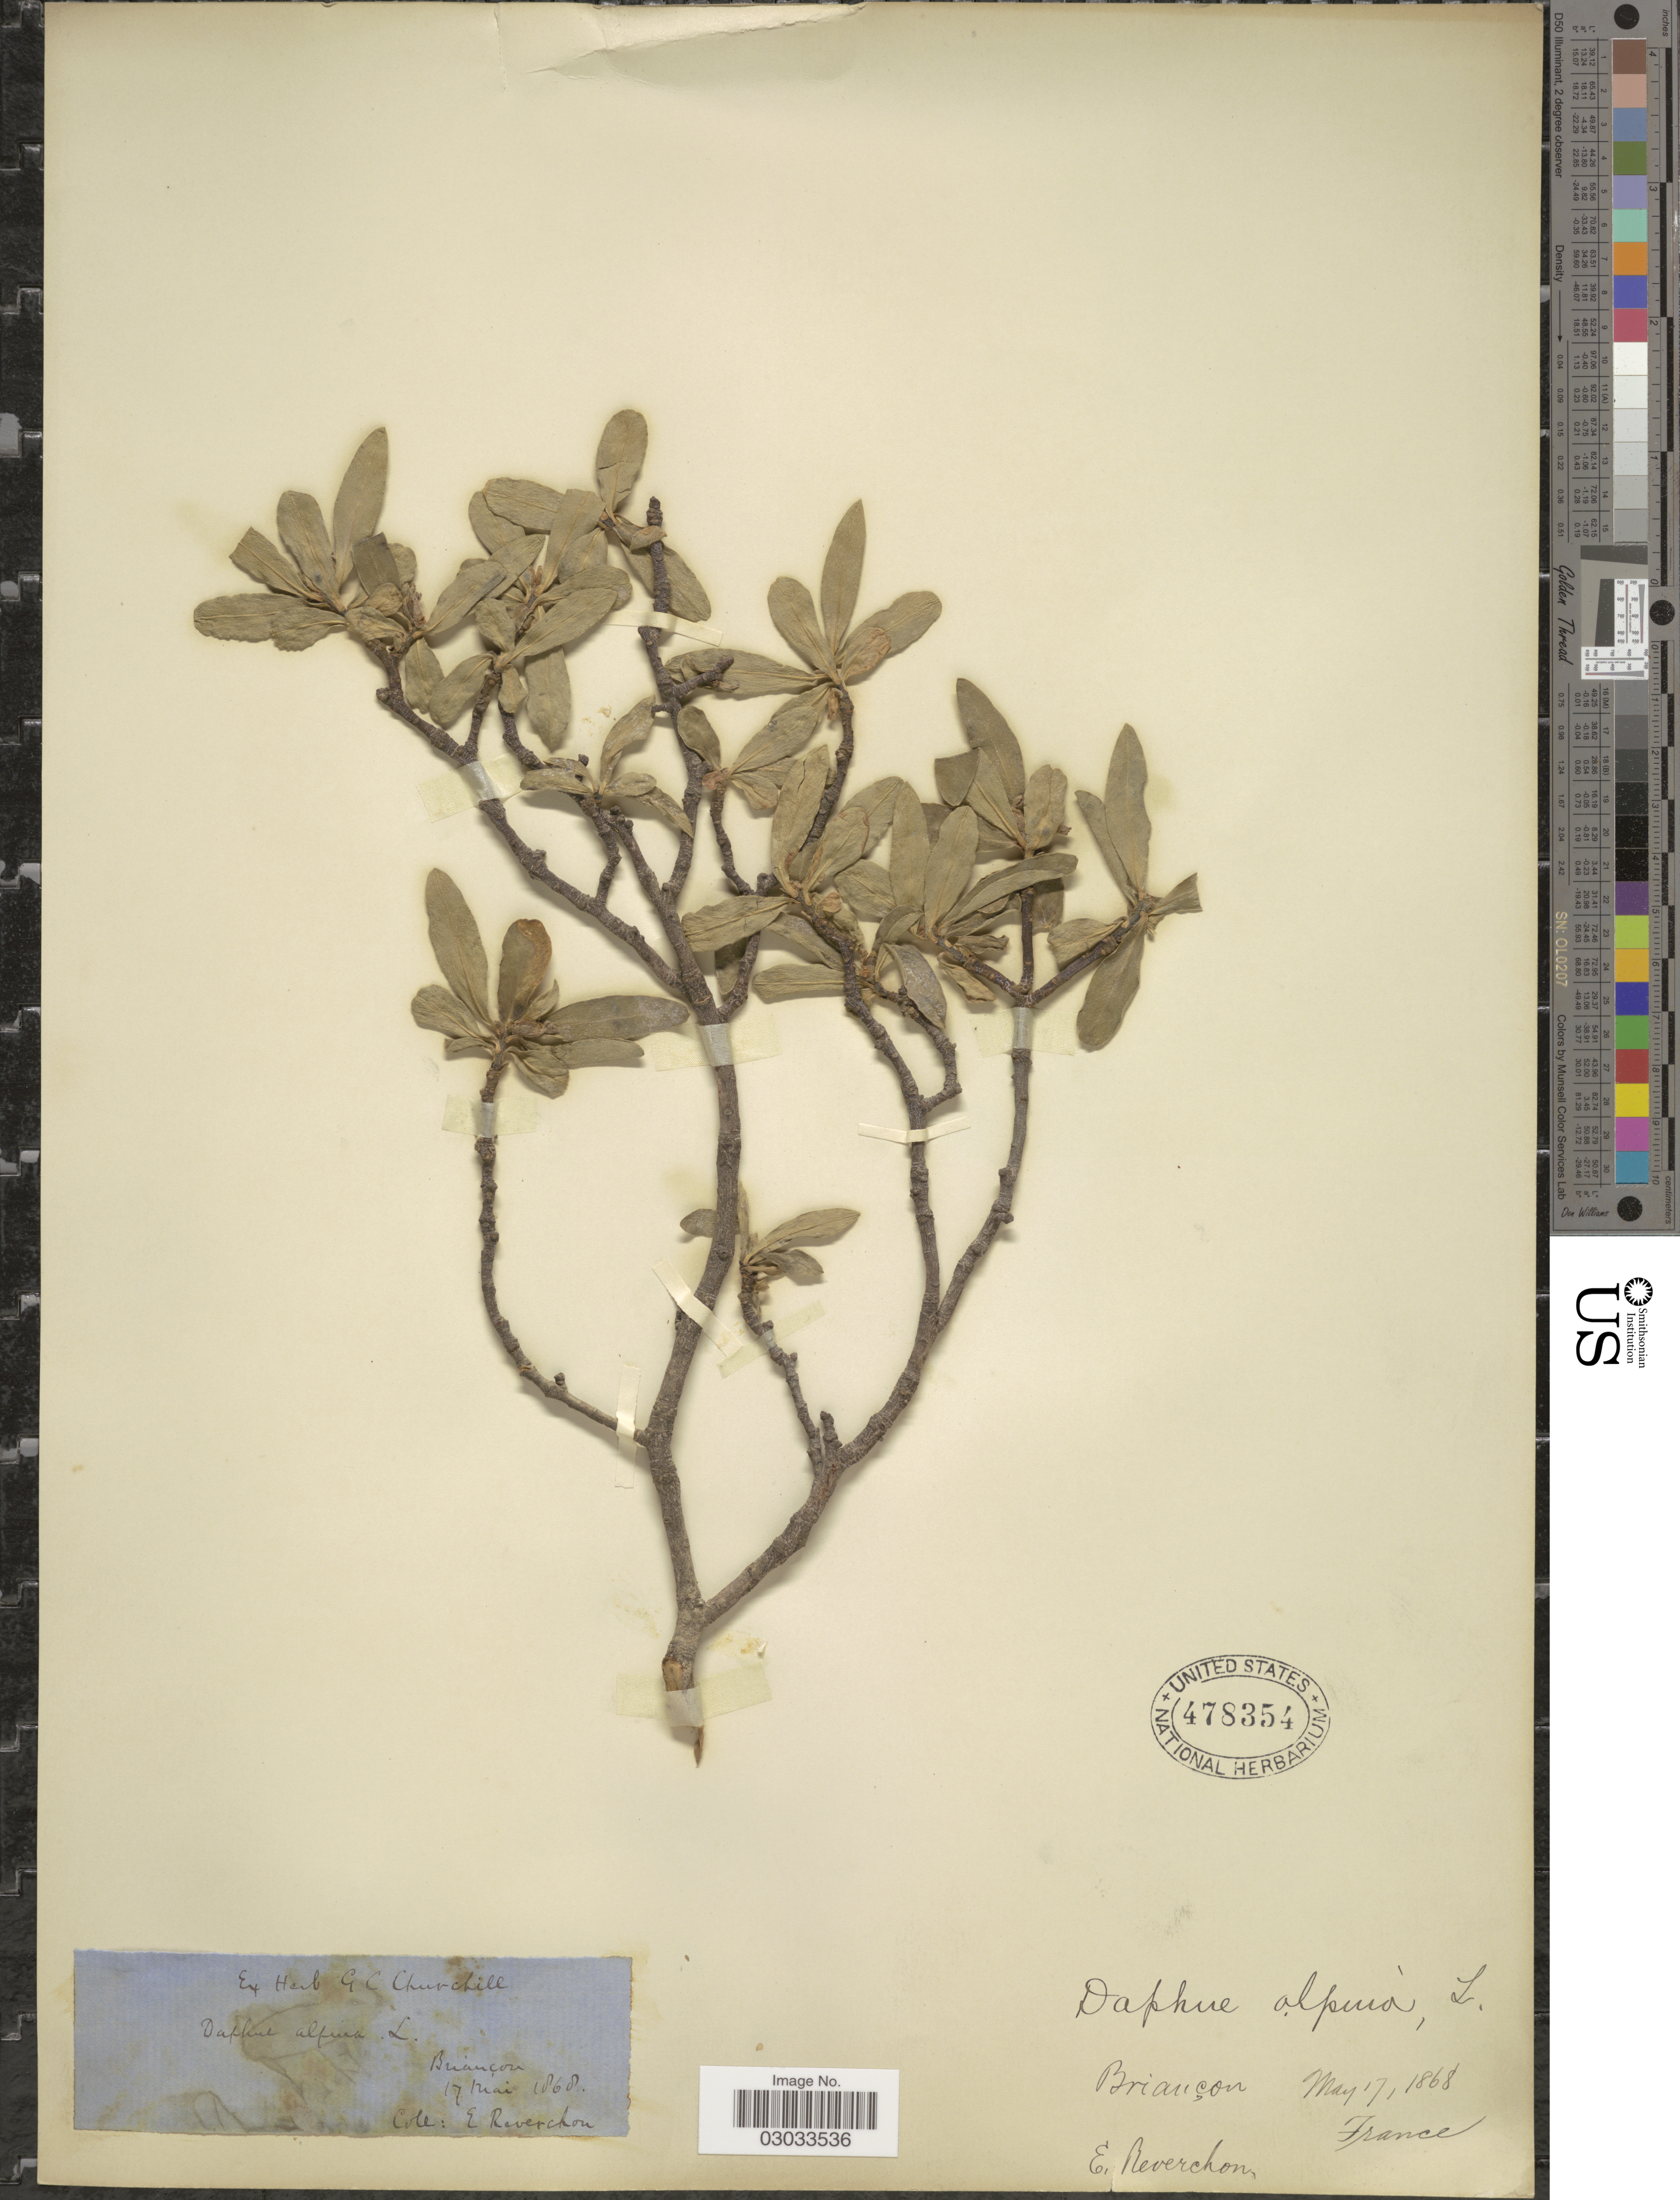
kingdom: Plantae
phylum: Tracheophyta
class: Magnoliopsida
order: Malvales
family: Thymelaeaceae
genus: Daphne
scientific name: Daphne alpina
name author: L.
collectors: E. Reverchon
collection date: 1868-05-17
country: France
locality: Briançon.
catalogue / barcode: US 478354